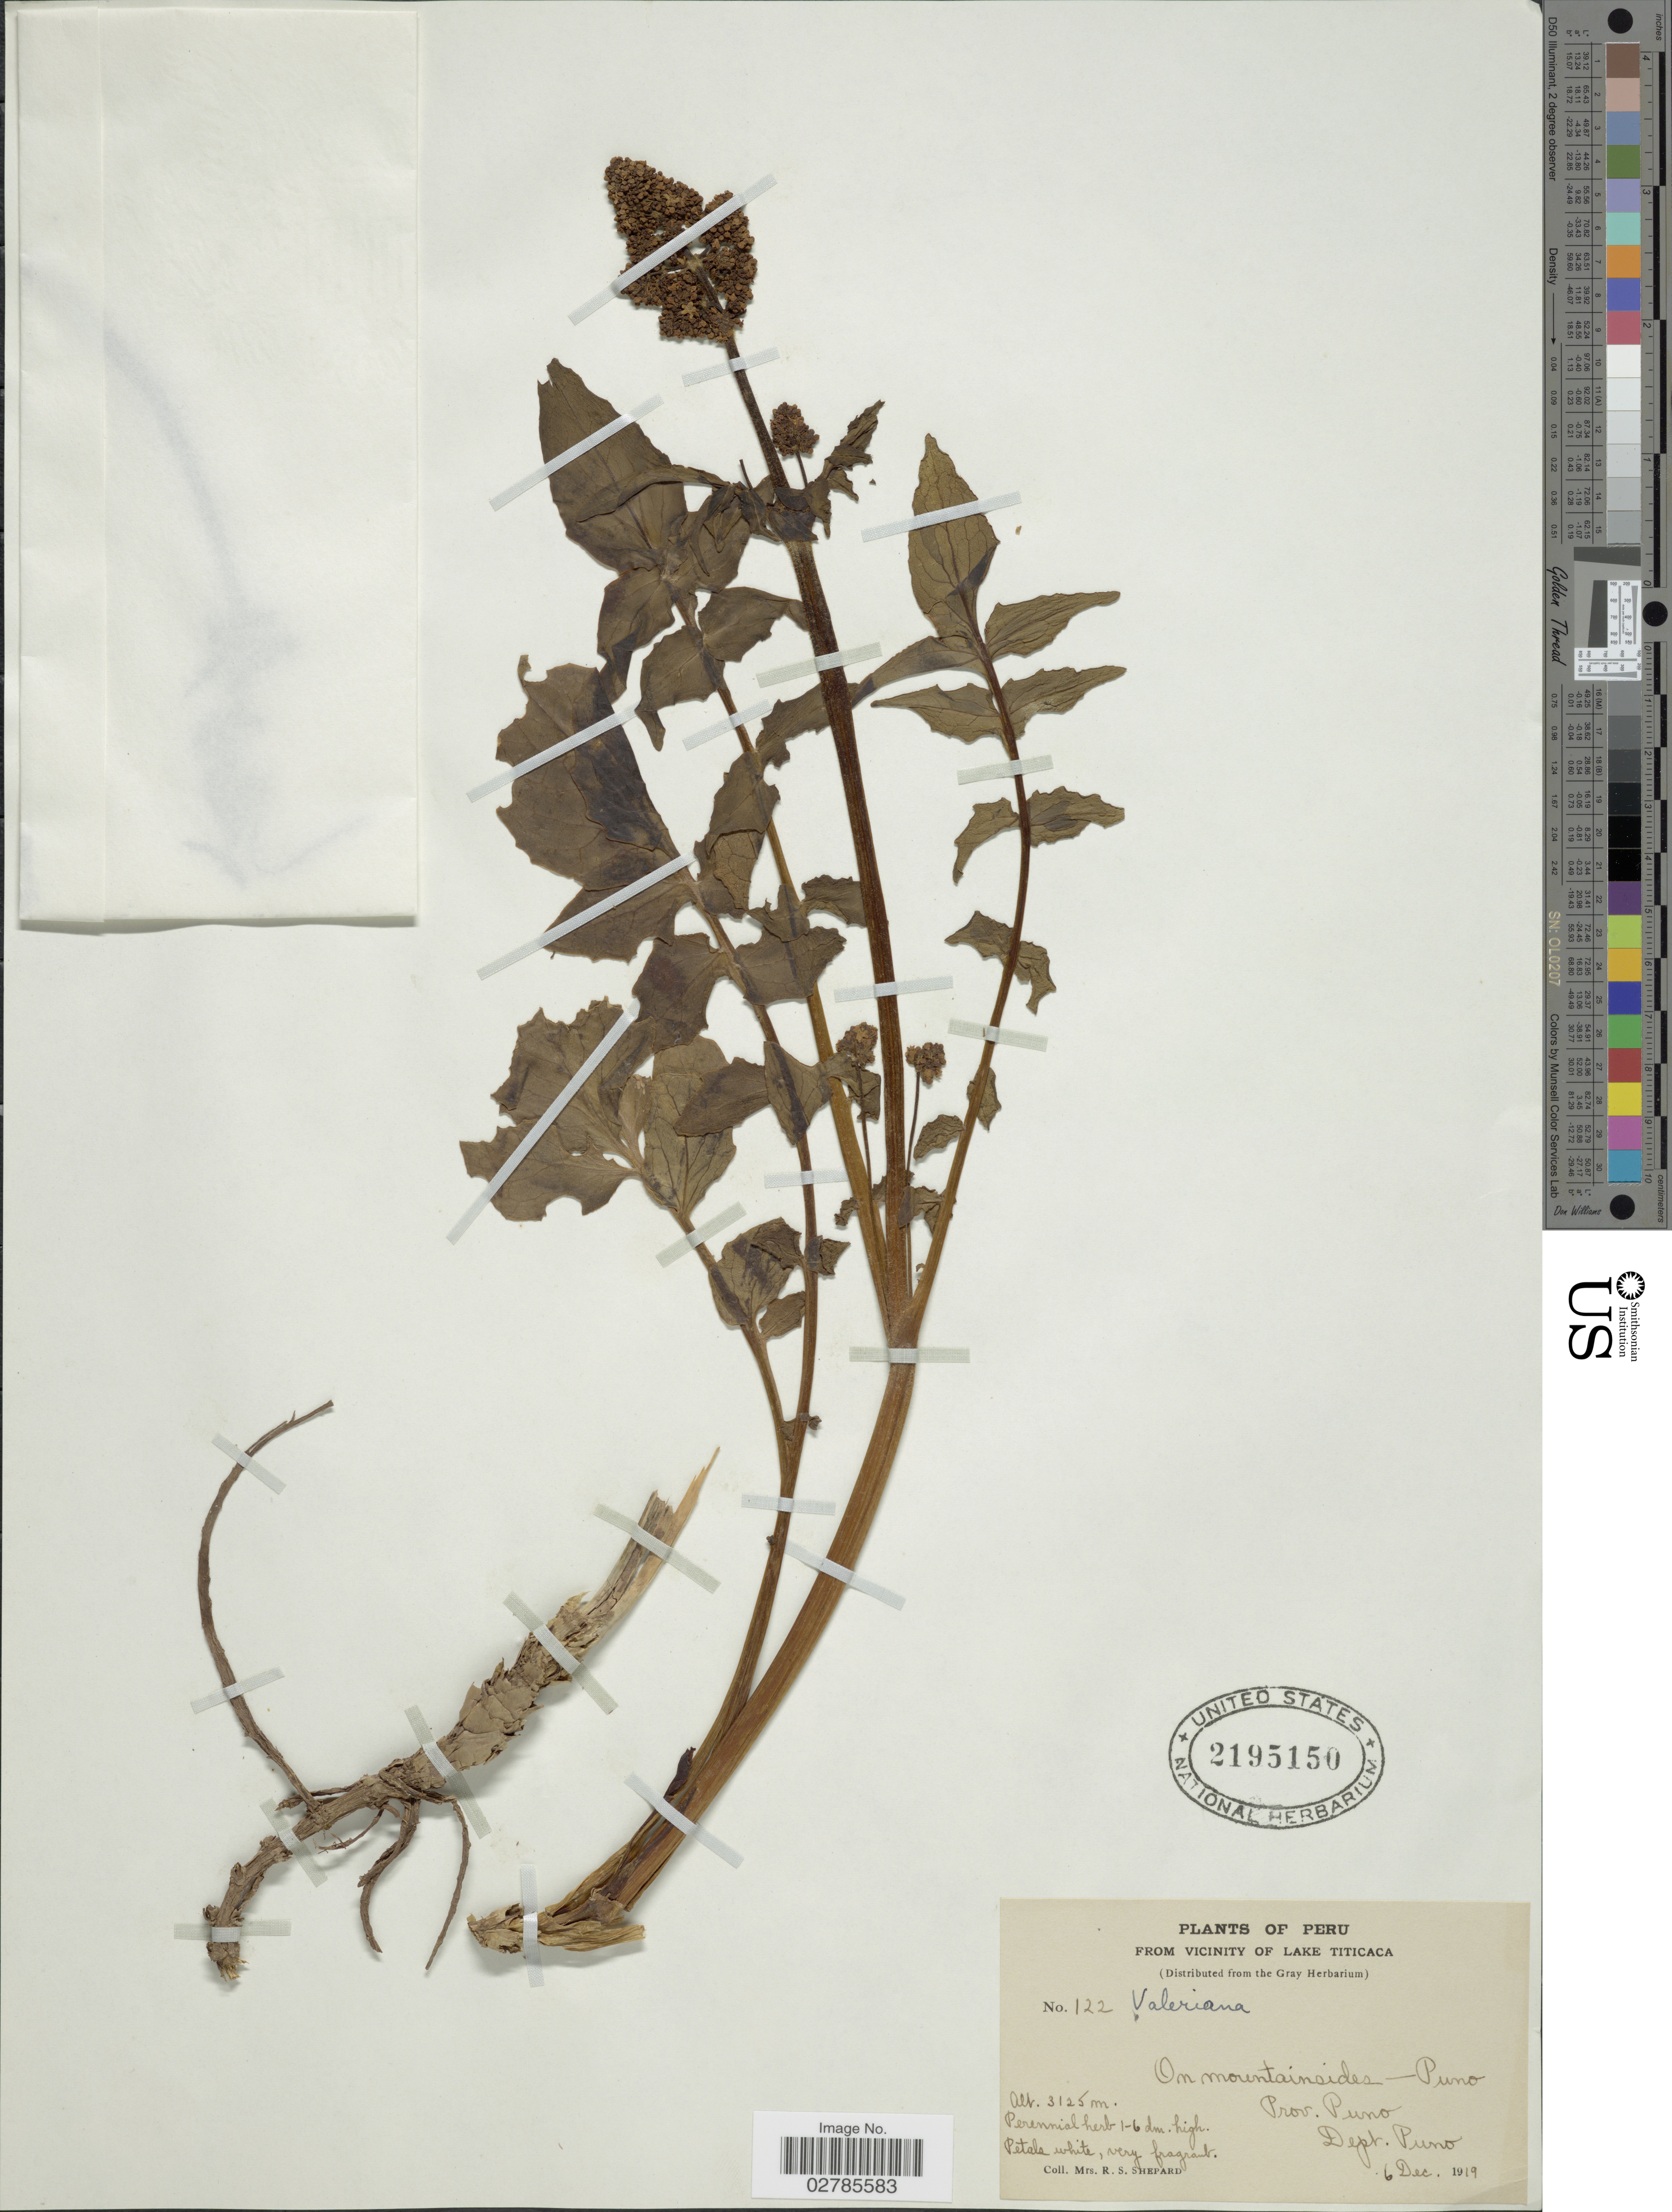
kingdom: Plantae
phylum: Tracheophyta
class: Magnoliopsida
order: Dipsacales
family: Caprifoliaceae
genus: Valeriana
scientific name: Valeriana sp.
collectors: R. Shepard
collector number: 122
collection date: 1919-12-06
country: Peru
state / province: Puno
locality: Vicinity of Lake Titicaca. On mountainsides Puno, Prov. Puno, Dept. Puno.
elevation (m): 3125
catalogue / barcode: US 2195150